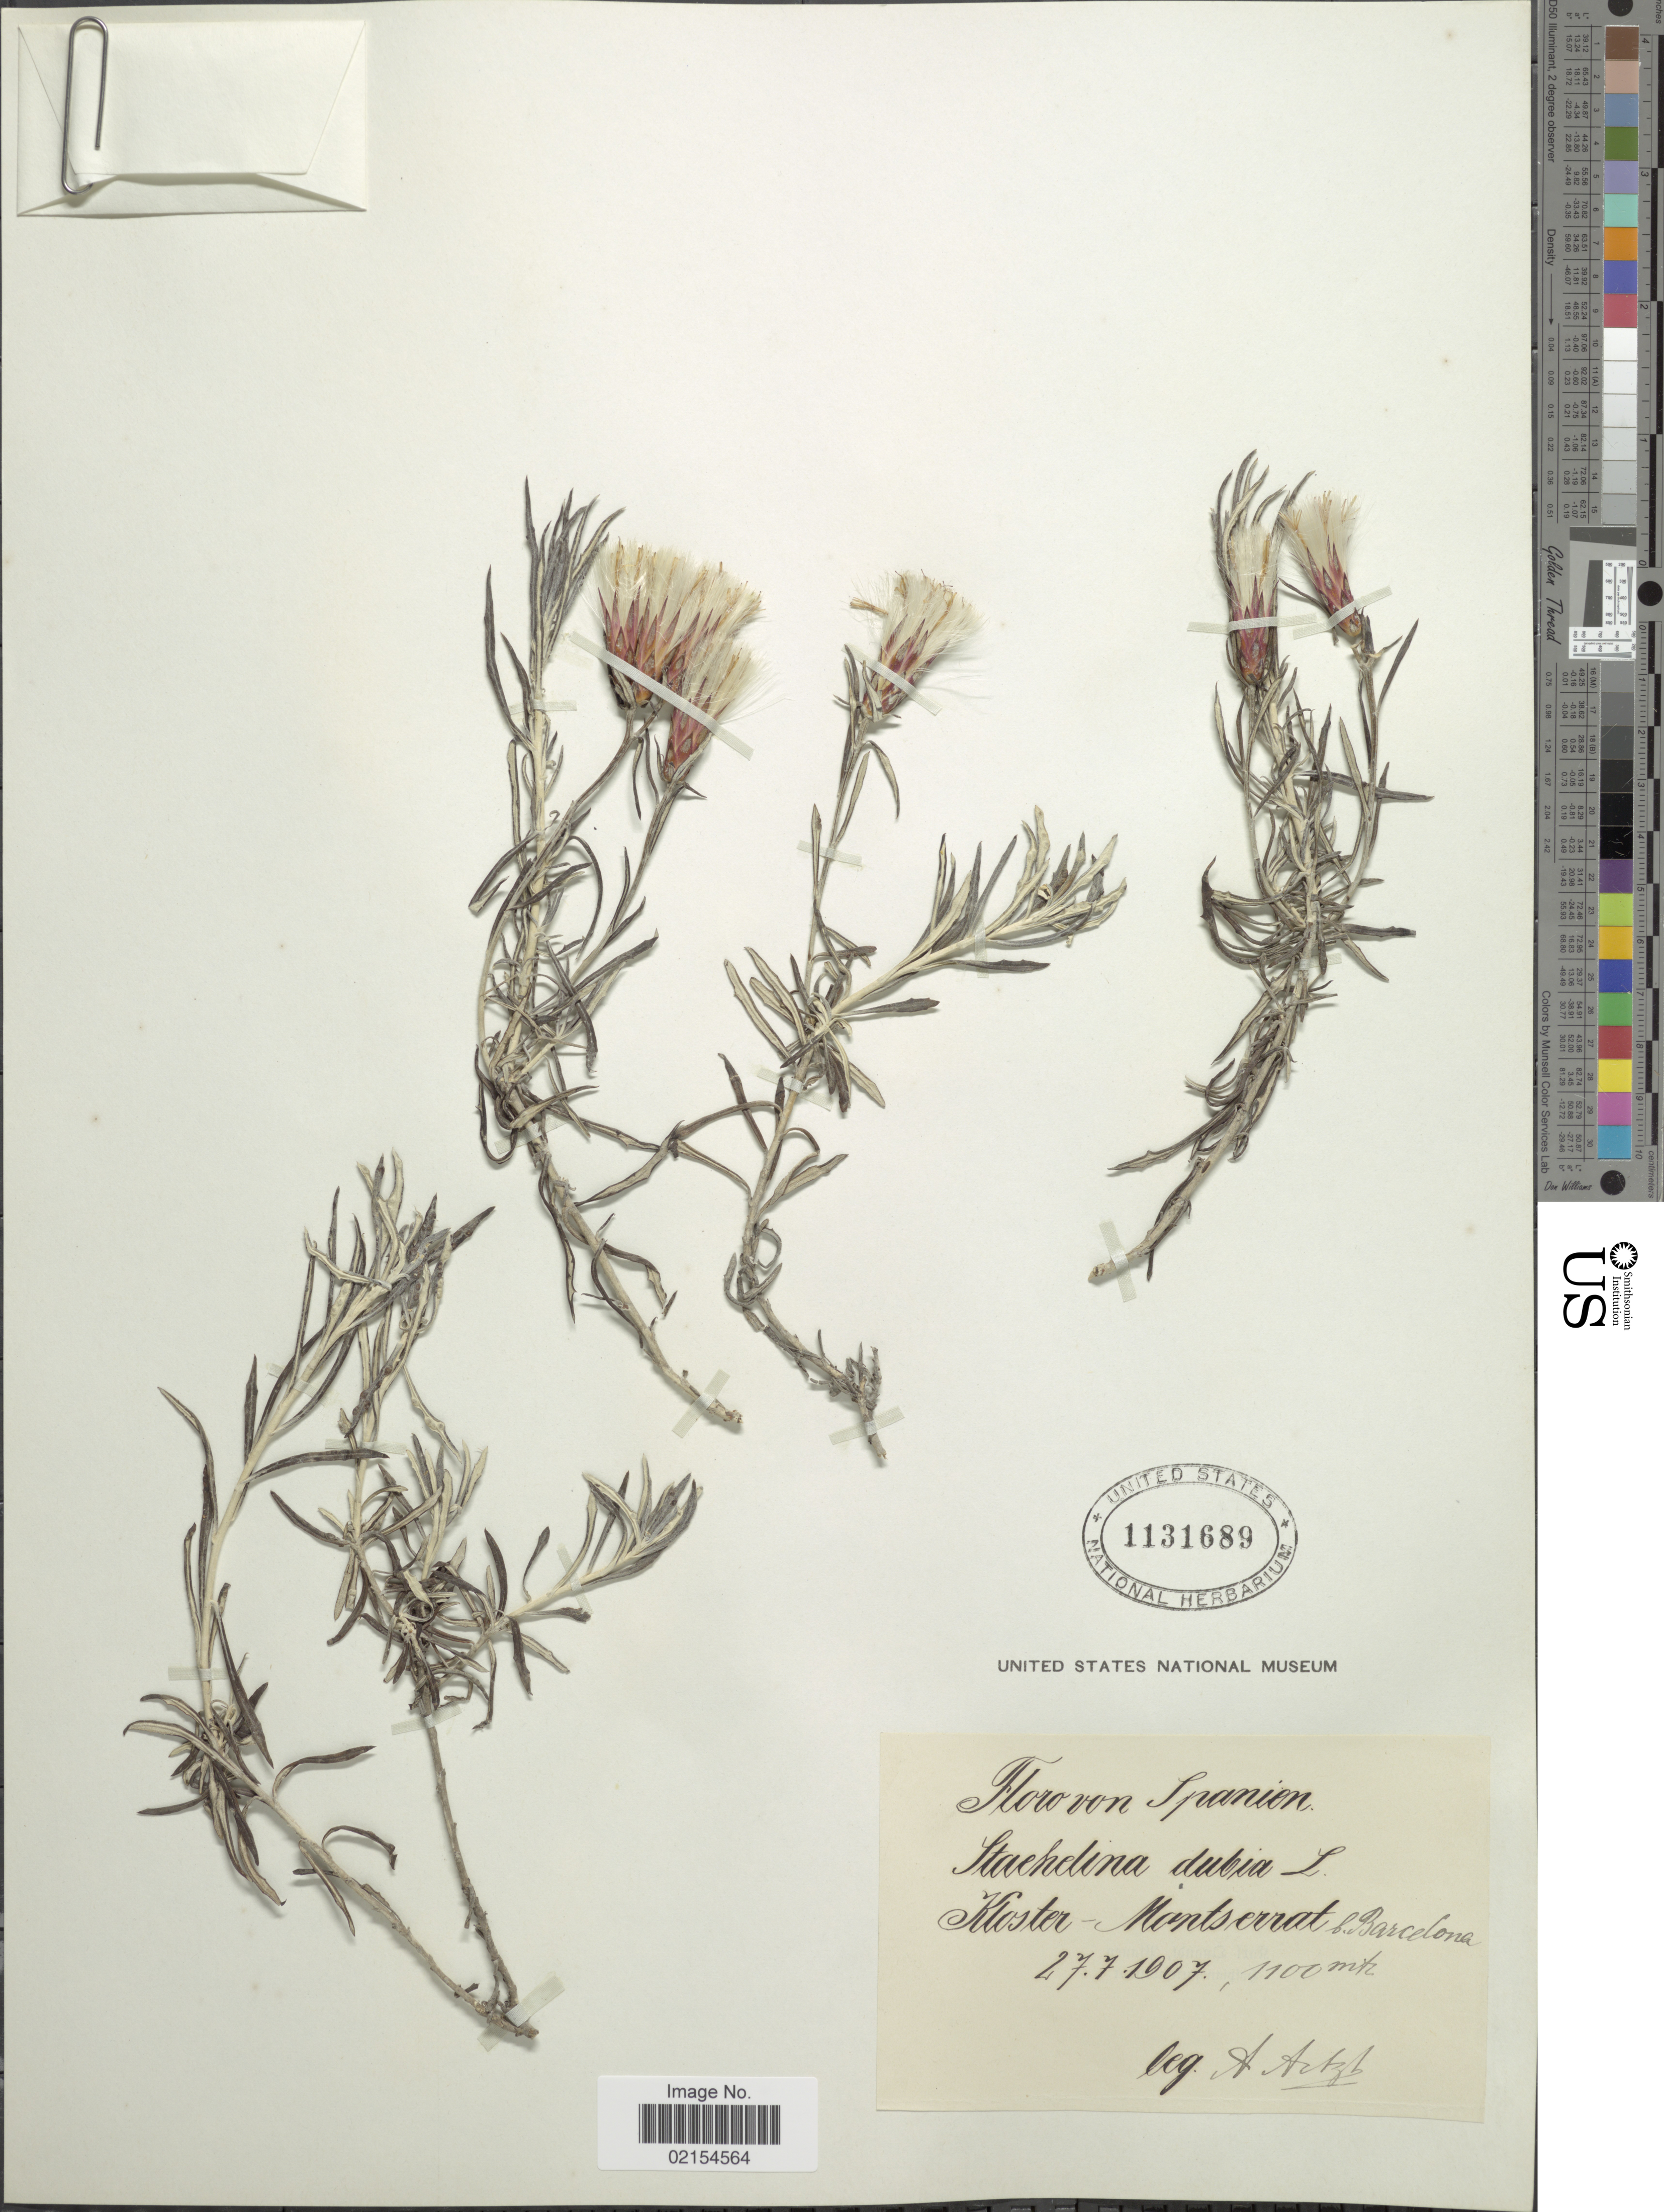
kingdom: Plantae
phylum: Tracheophyta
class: Magnoliopsida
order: Asterales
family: Asteraceae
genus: Staehelina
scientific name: Staehelina dubia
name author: L.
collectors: -. Artzb.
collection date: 1907-07-27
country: Spain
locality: Kloster Montserrat, B. Barcelona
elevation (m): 1100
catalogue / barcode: US 1131689